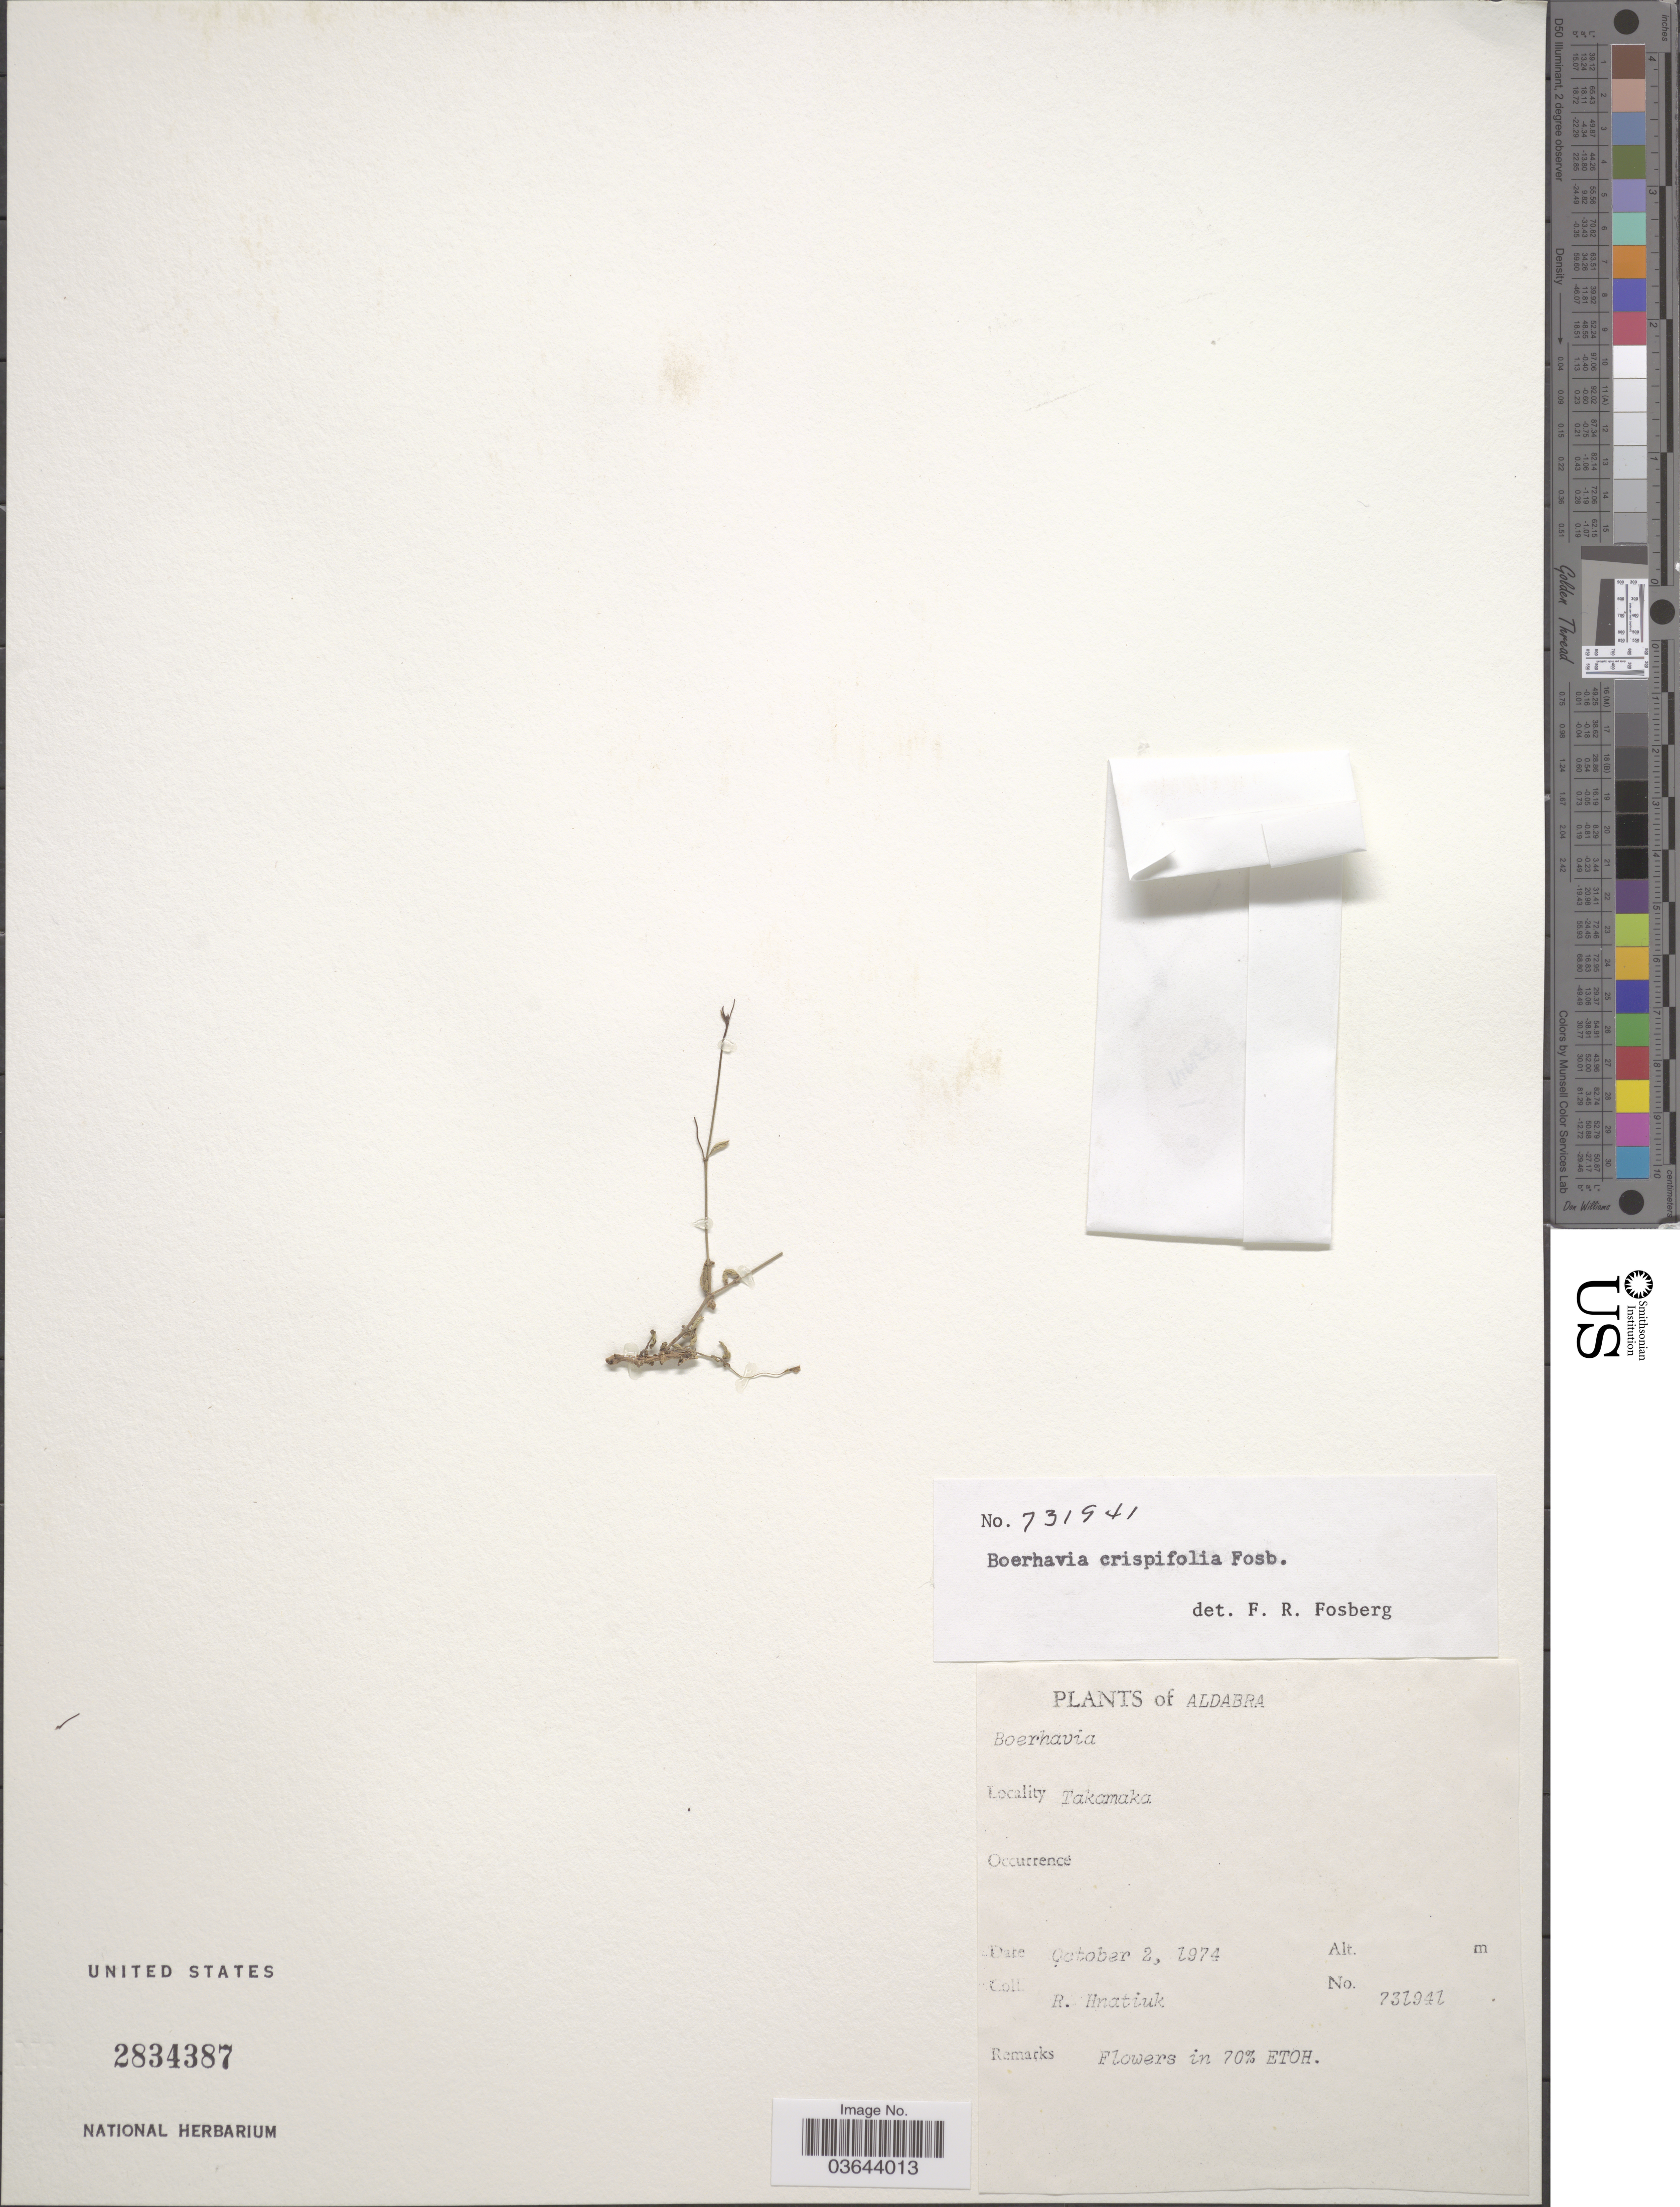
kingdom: Plantae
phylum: Tracheophyta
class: Magnoliopsida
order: Caryophyllales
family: Nyctaginaceae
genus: Boerhavia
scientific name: Boerhavia crispifolia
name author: Fosberg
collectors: R. Hnatiuk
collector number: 731941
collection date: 1974-10-02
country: Seychelles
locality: Aldabra. Takamaka.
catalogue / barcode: US 2834387